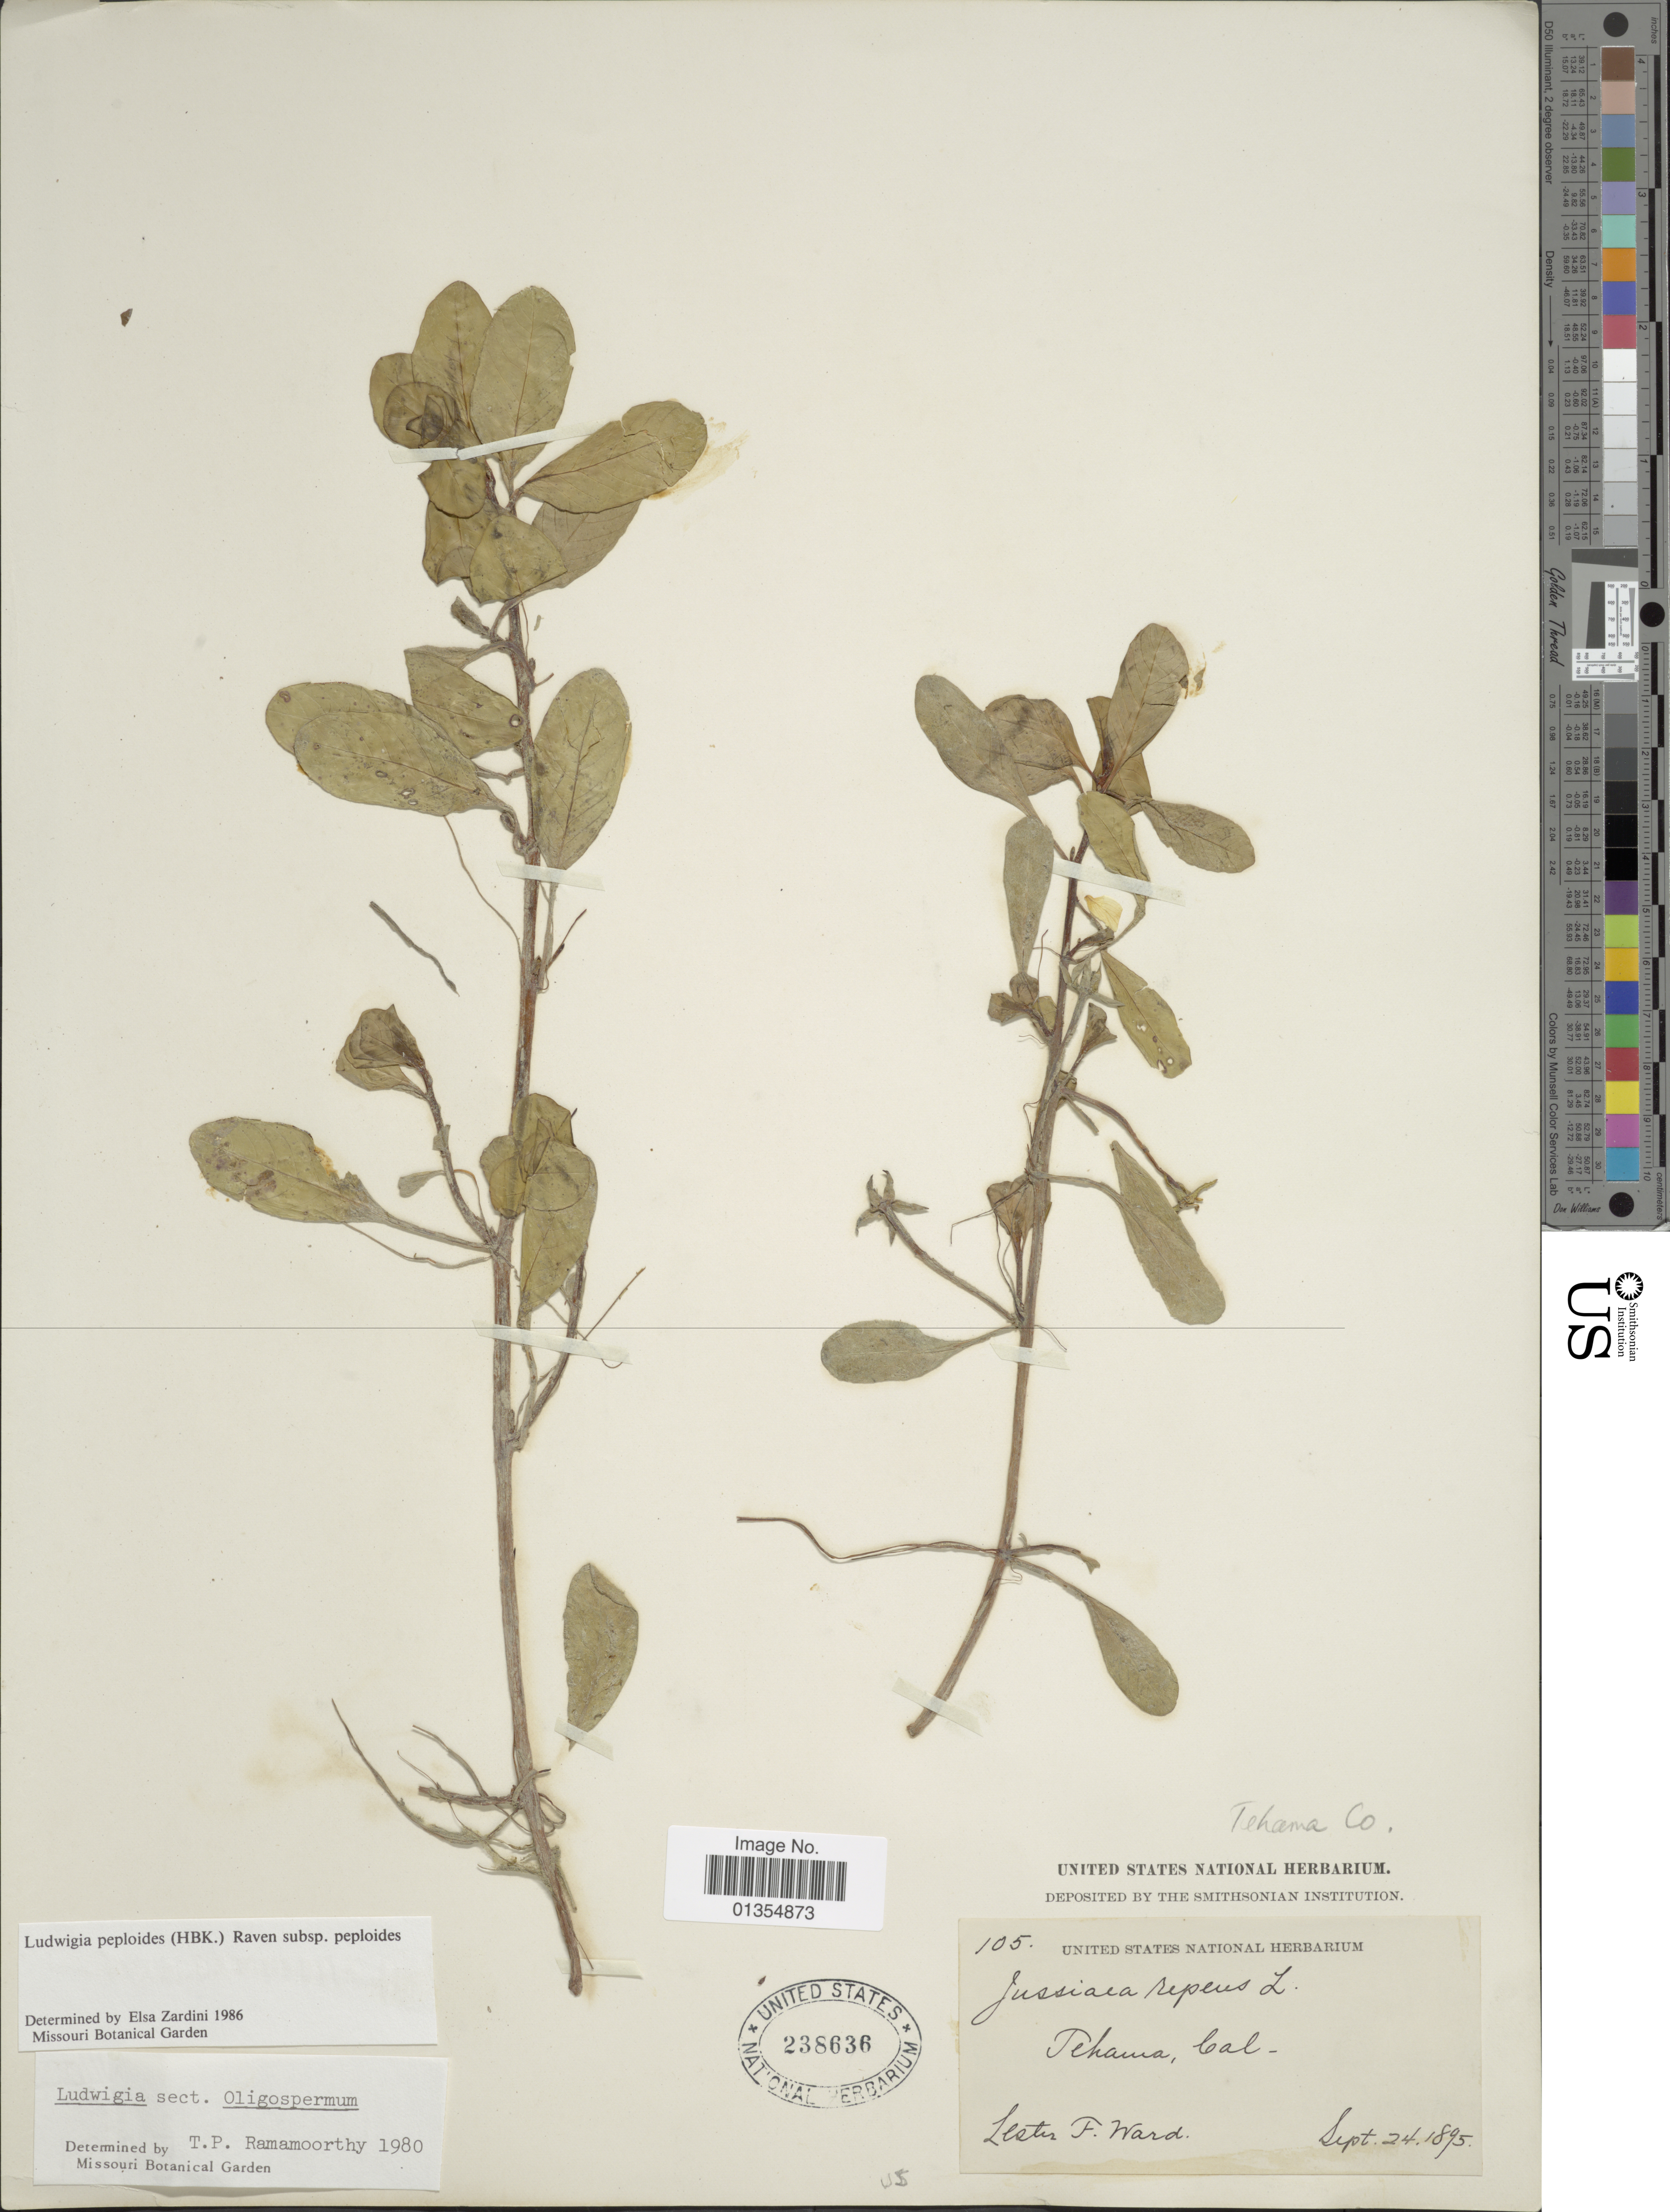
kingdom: Plantae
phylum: Tracheophyta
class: Magnoliopsida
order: Myrtales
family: Onagraceae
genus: Ludwigia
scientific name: Ludwigia peploides subsp. peploides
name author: (Kunth) P.H. Raven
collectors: L. F. Ward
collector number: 105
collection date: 1895-09-24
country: United States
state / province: California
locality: Tehama, Cal.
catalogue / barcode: US 238636